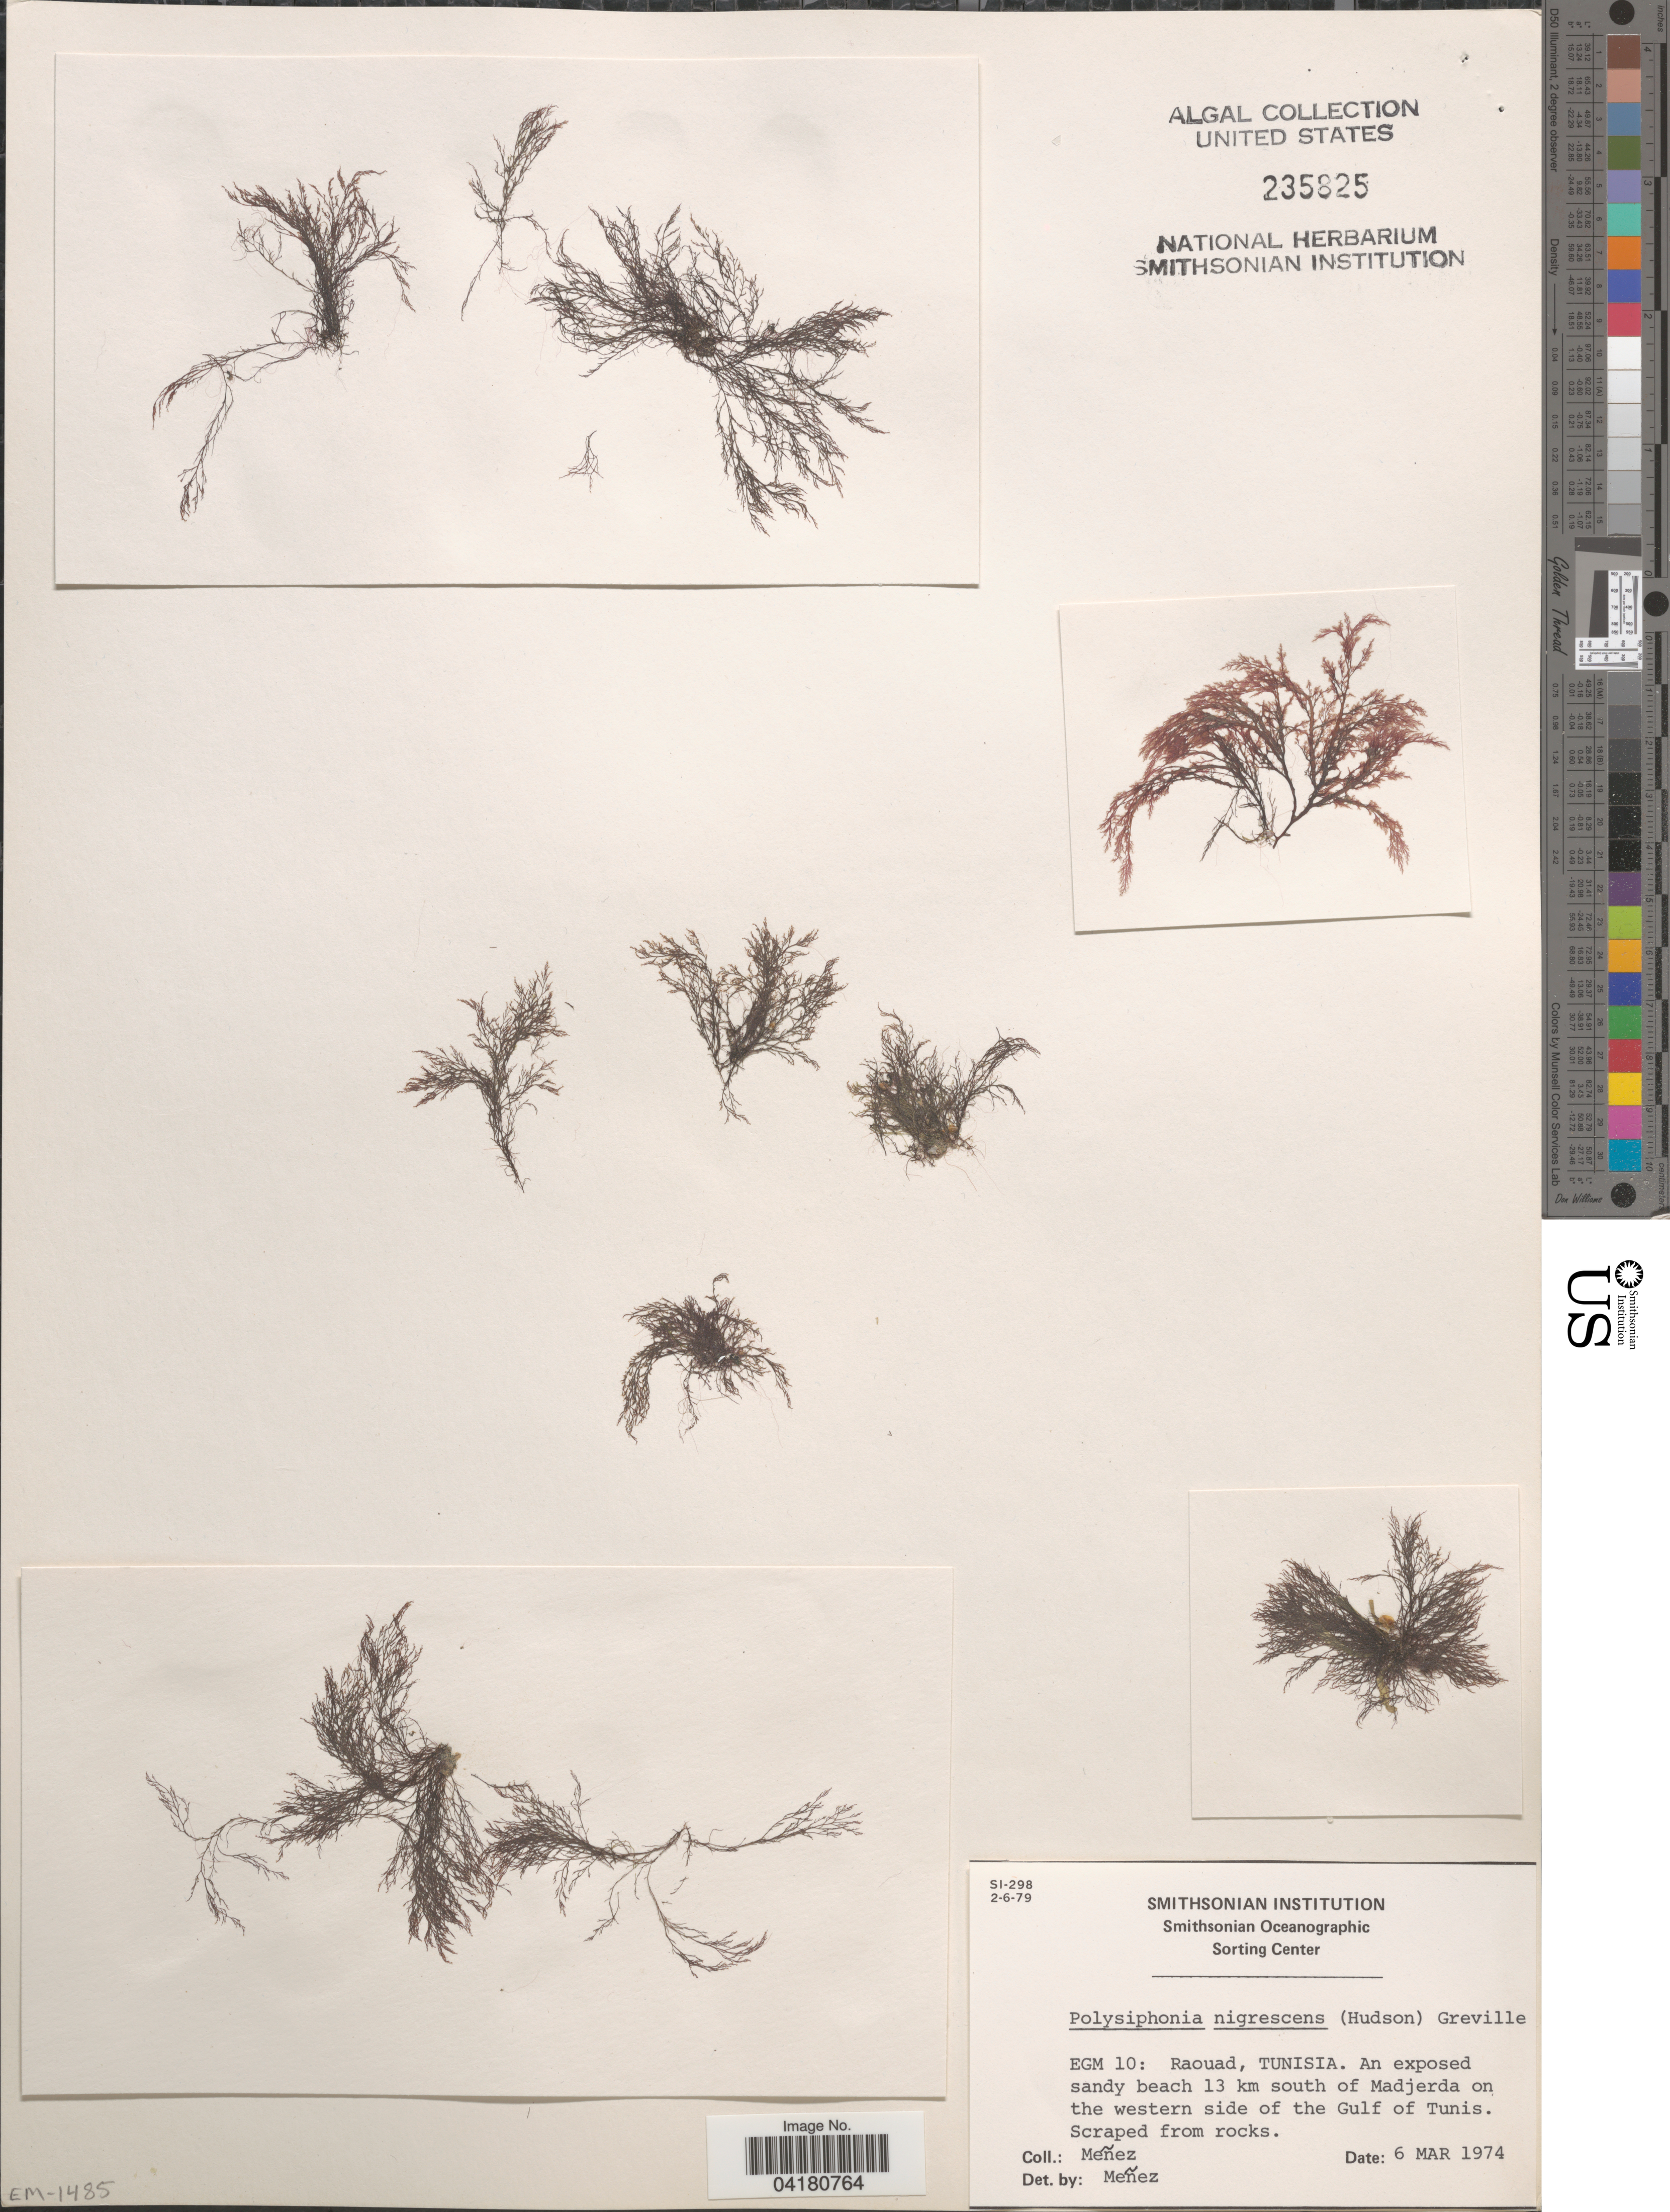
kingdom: Plantae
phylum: Rhodophyta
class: Florideophyceae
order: Ceramiales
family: Rhodomelaceae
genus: Vertebrata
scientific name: Vertebrata fucoides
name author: (Hudson) Kuntze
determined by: Algae name updating Project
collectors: Menez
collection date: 1974-03-06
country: Tunisia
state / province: Tunis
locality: EGM 10: Raouad. An exposed sandy beach 13 km south of Madjerda on the western side of the Gulf of Tunis.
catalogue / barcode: US 235825